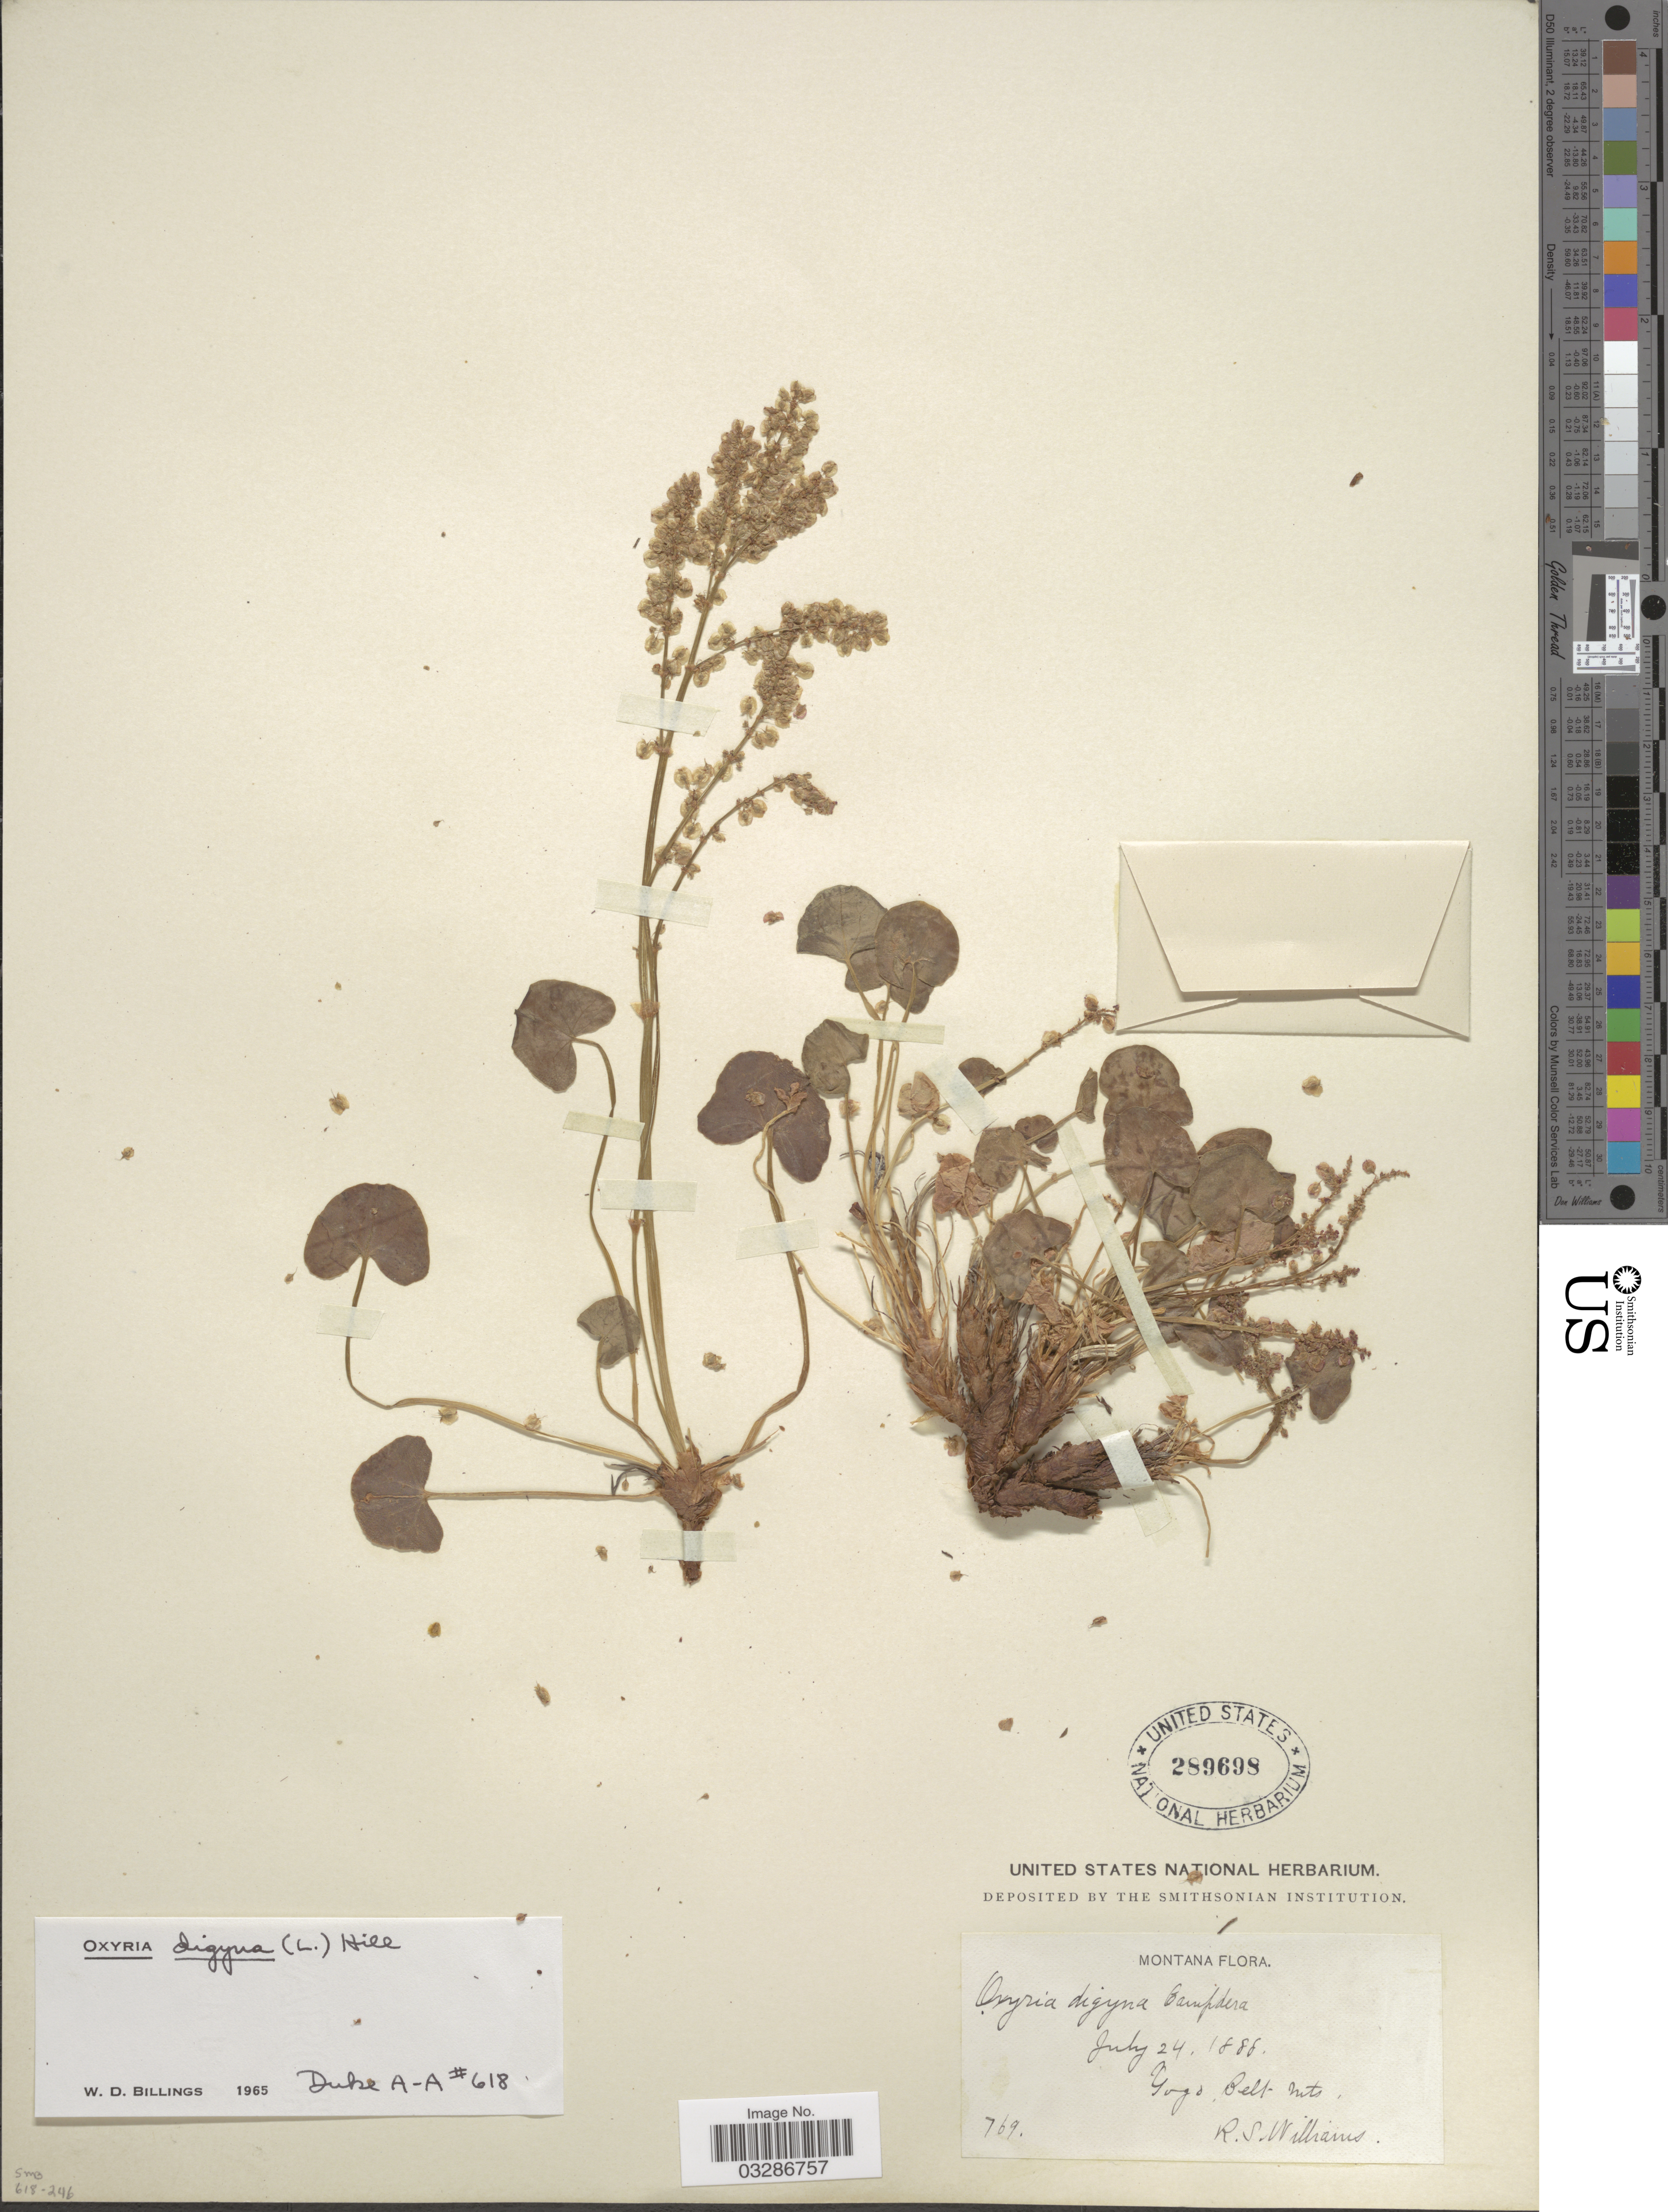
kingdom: Plantae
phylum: Tracheophyta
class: Magnoliopsida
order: Caryophyllales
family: Polygonaceae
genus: Oxyria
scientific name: Oxyria digyna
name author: (L.) Hill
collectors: R. S. Williams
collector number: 769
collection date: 1888-07-24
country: United States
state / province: Montana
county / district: Judith Basin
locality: Yogo, Belt Mts.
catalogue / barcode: US 289698